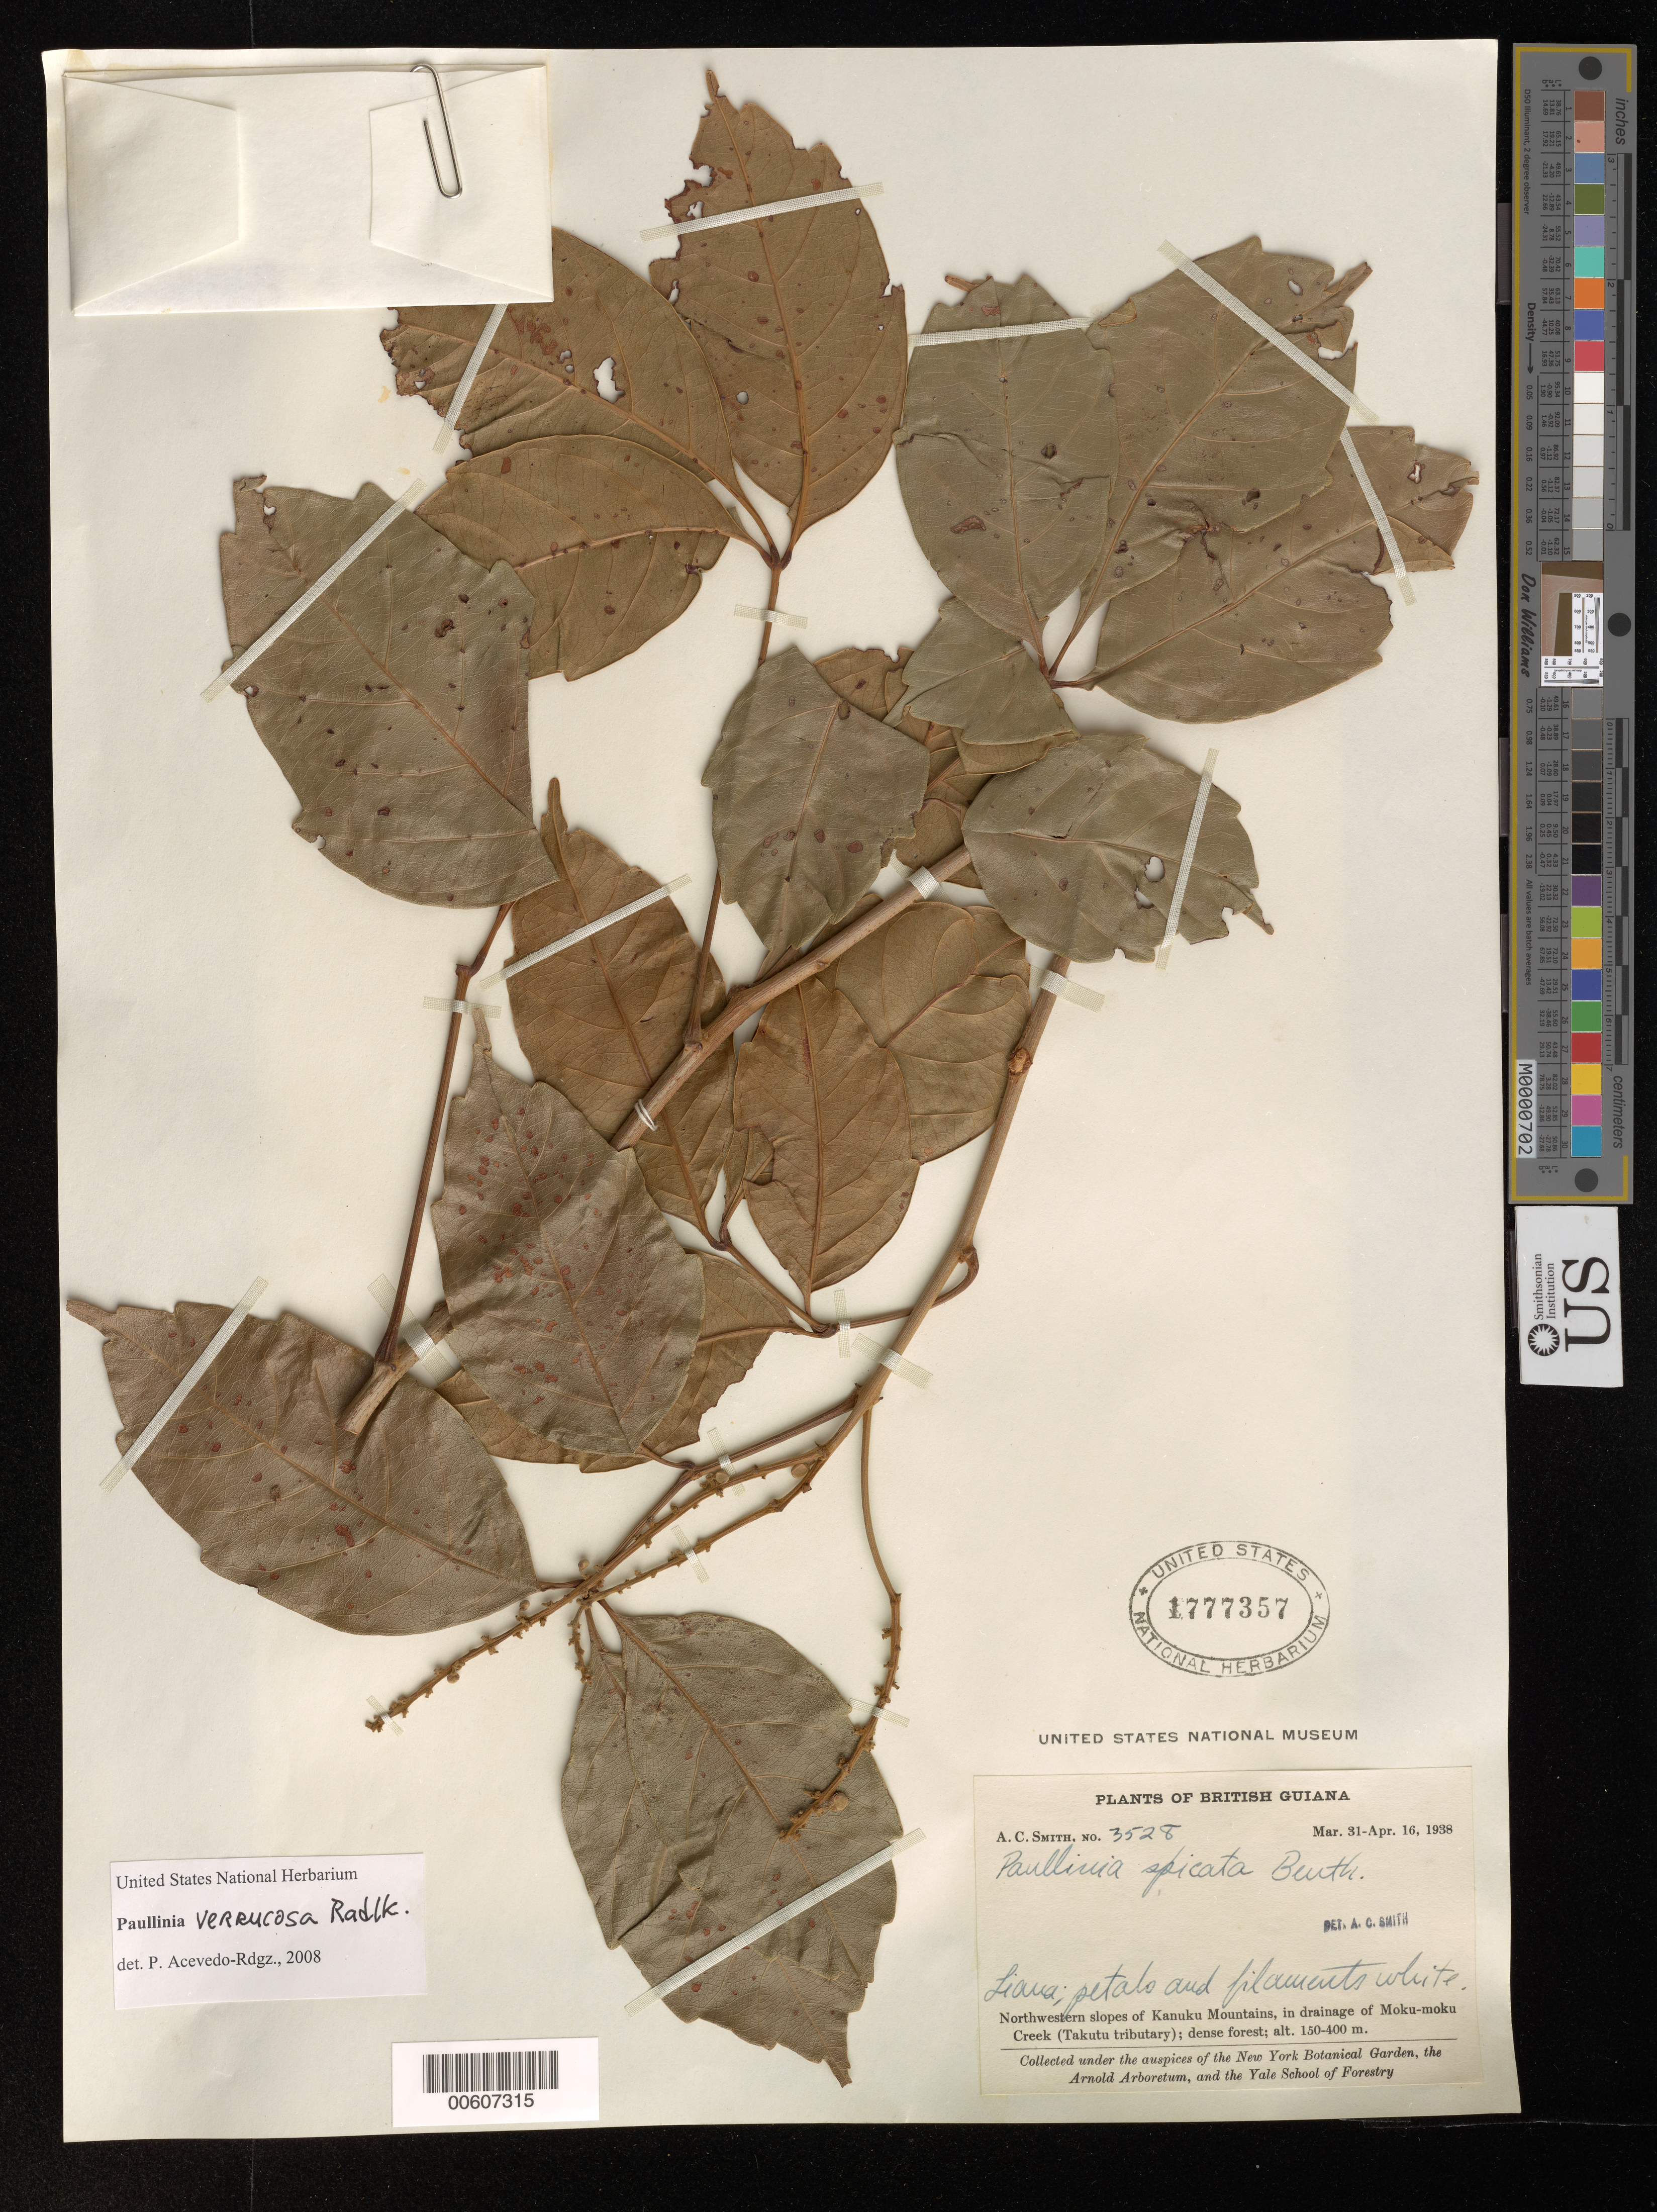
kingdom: Plantae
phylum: Tracheophyta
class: Magnoliopsida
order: Sapindales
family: Sapindaceae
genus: Paullinia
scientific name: Paullinia verrucosa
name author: Radlk.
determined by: Acevedo-Rodríguez, P., (BOT), Smithsonian Institution - National Museum of Natural History (UNITED STATES)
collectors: A. C. Smith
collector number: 3528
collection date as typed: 31-Mar-38 to 16-Apr-38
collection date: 1938-03-31/1938-04-16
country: Guyana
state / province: U. Takutu-U. Essequibo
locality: Kanuku Mts., NW slopes, in drainage of Moku-moku Creek (Takutu tributary)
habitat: Dense forest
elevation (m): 150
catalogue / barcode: US 1777357